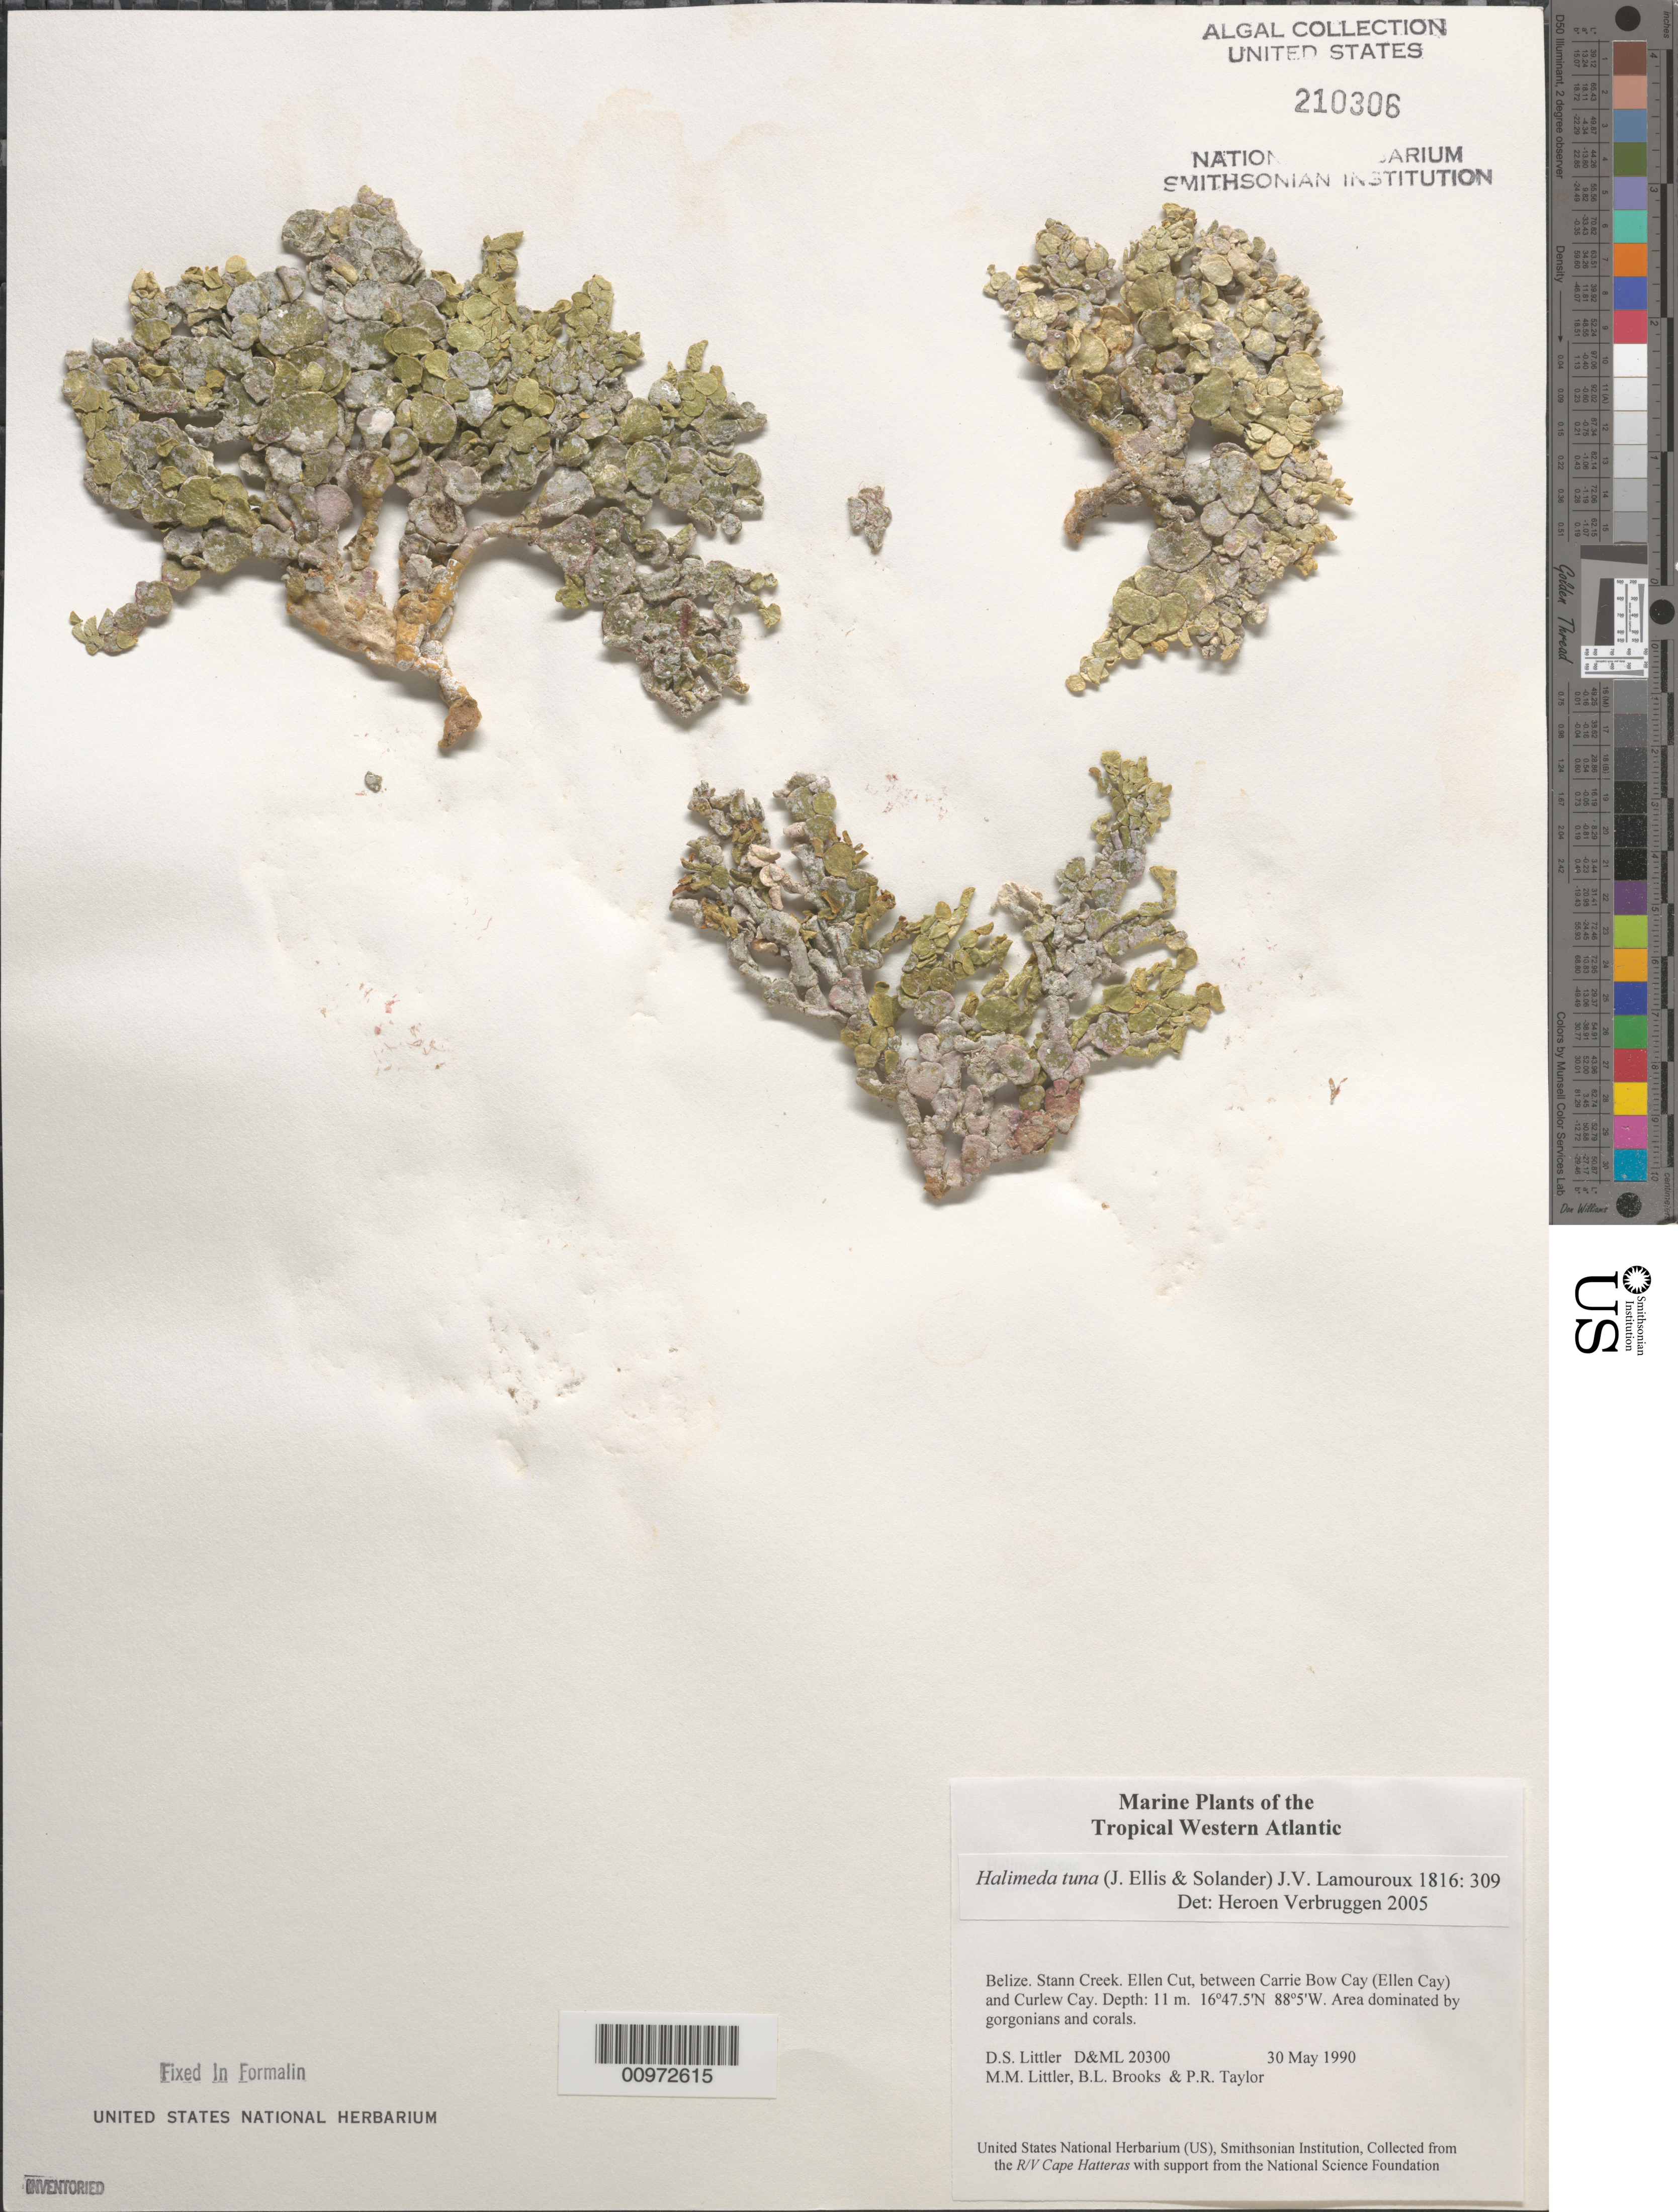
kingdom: Plantae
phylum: Chlorophyta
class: Ulvophyceae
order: Bryopsidales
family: Halimedaceae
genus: Halimeda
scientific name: Halimeda tuna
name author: (J. Ellis & Sol.) J.V.Lamouroux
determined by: Verbruggen, H.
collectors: D. S. Littler, M. M. Littler, B. Brooks & P. R. Taylor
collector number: D&ML 20300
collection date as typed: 30 may 1990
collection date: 1990-05-30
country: Belize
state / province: Stann Creek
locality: Ellen Cut, between Carrie Bow Cay (Ellen Cay) and Curlew Cay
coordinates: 16 47.5'N, 88 5"W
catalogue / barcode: US 210306